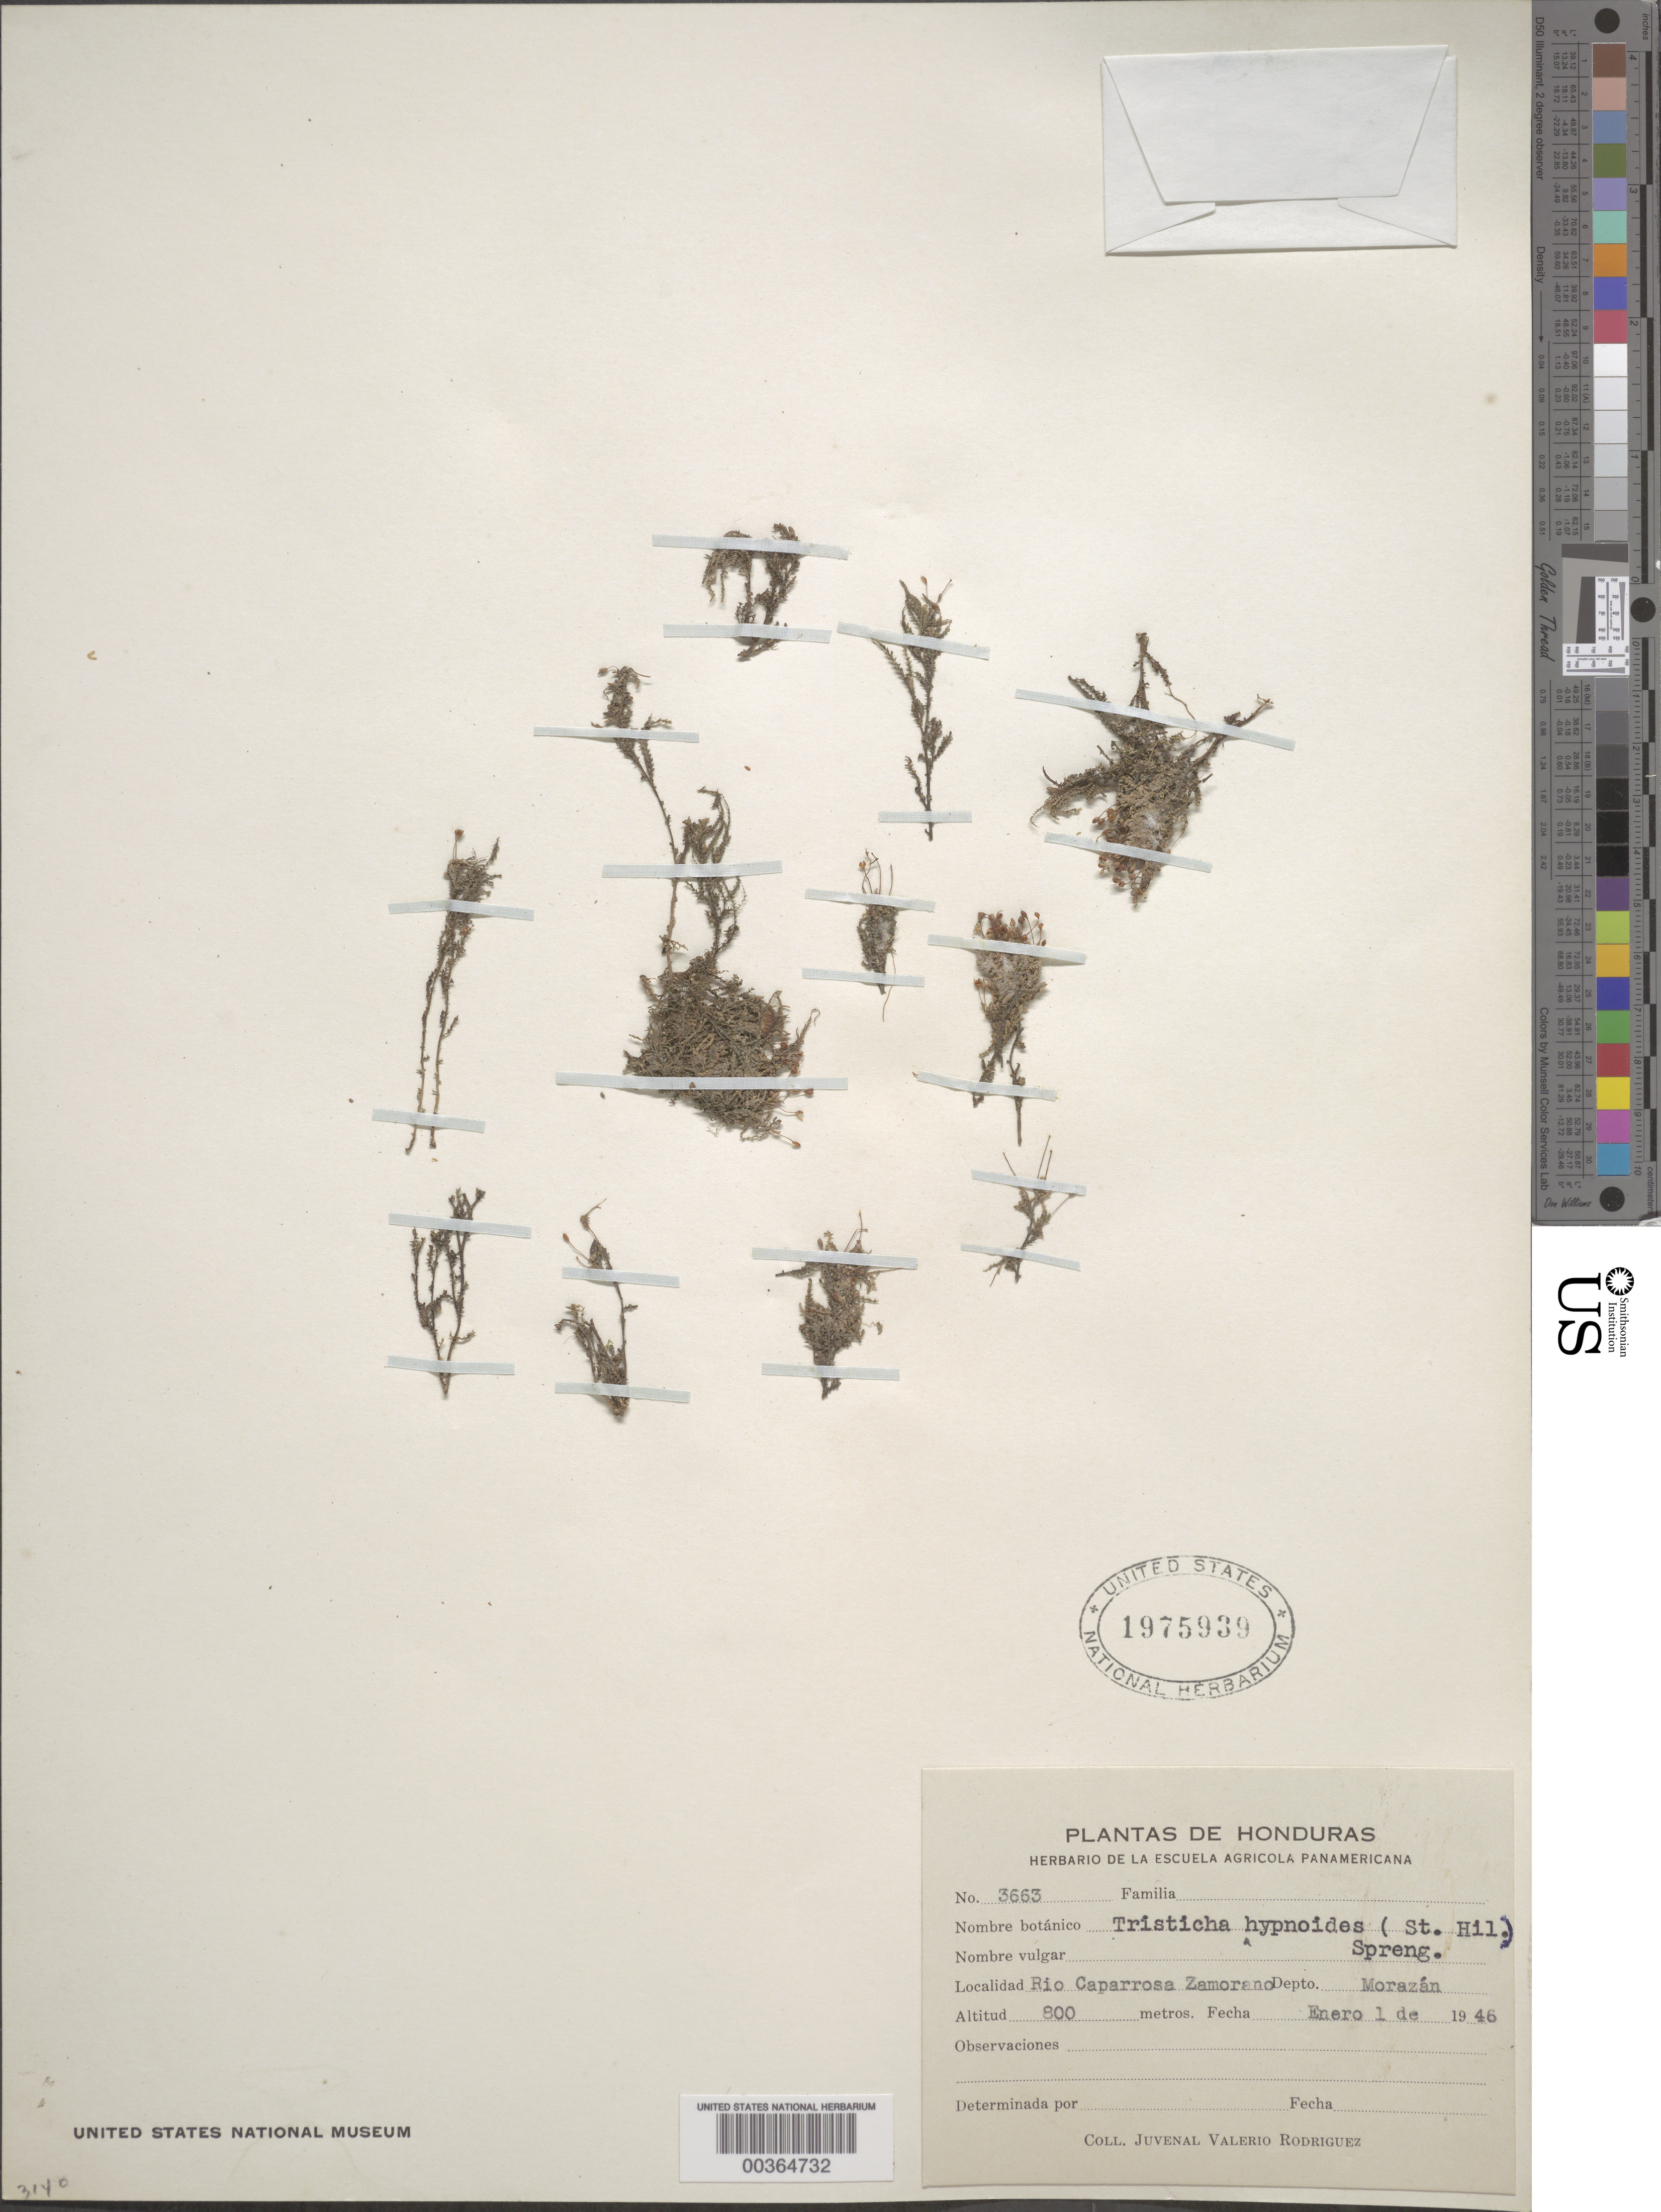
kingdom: Plantae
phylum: Tracheophyta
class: Magnoliopsida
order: Malpighiales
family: Podostemaceae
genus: Tristicha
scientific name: Tristicha trifaria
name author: (Willd.) Spreng.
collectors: J. Rodriguez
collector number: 3663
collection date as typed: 01 Jan 1946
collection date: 1946-01-01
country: Honduras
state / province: Fco. Morazán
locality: río Caparrosa, Zamorana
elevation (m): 800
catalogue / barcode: US 1975939